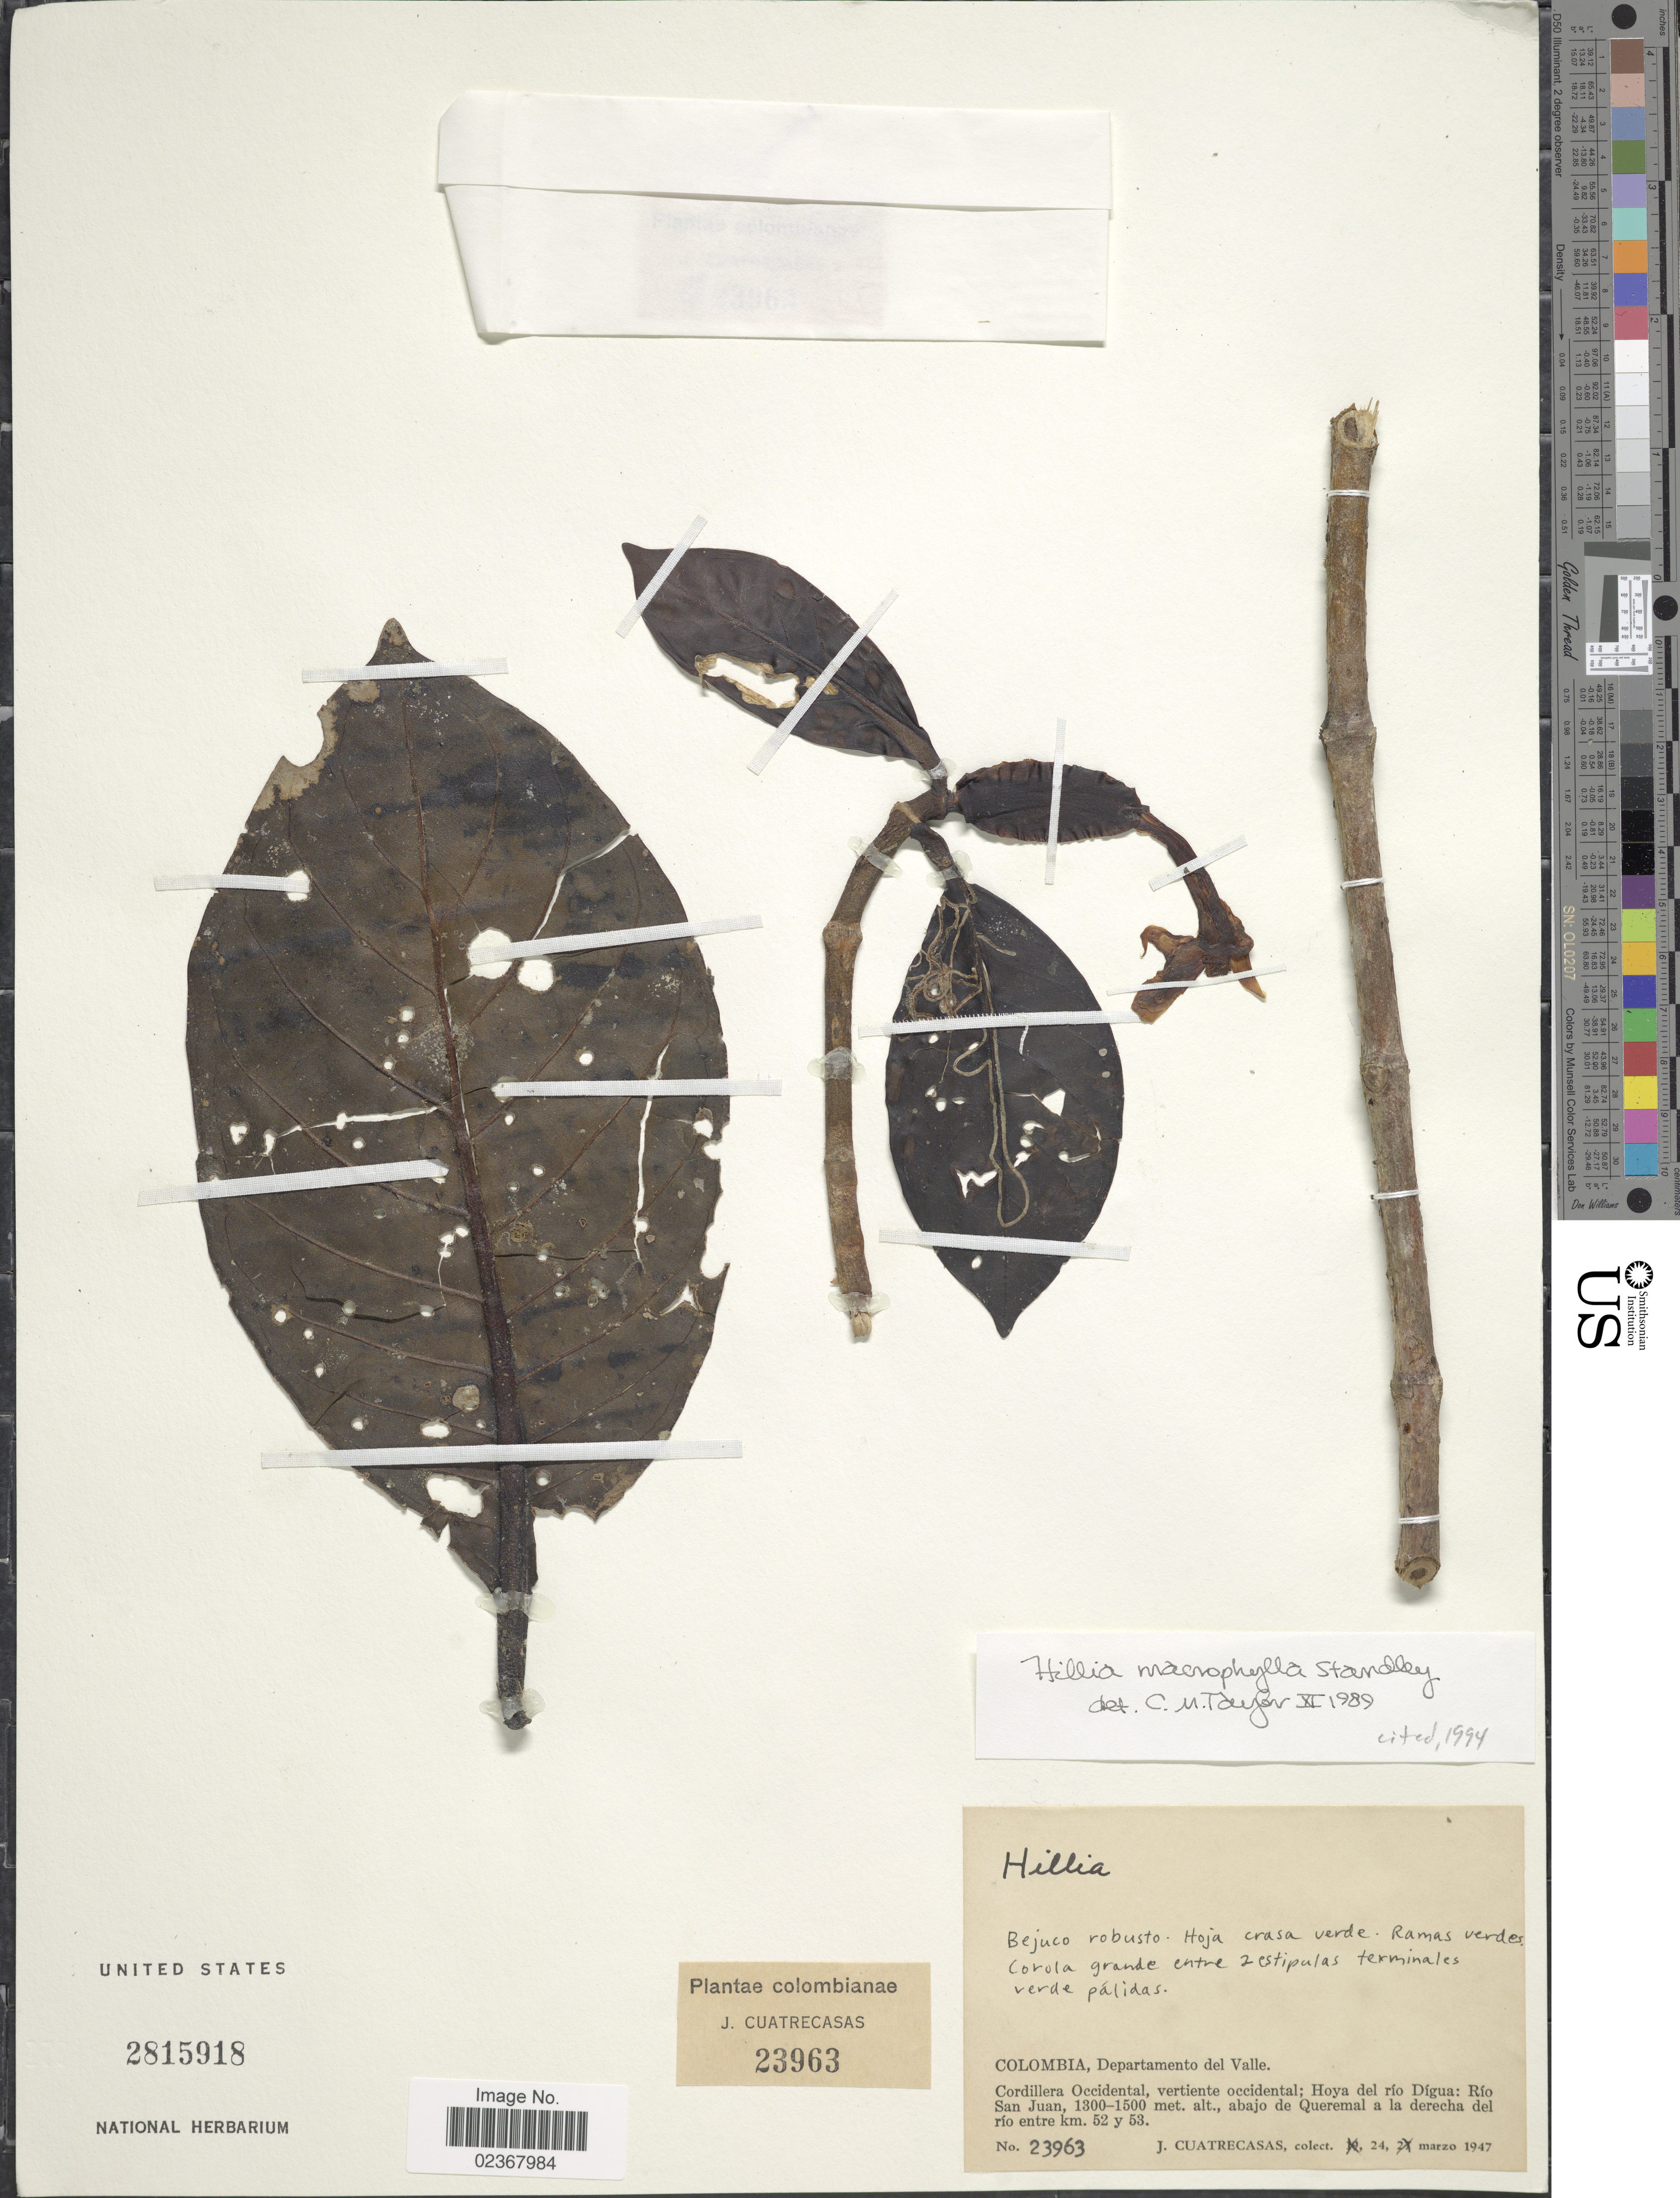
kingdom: Plantae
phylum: Tracheophyta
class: Magnoliopsida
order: Gentianales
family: Rubiaceae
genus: Hillia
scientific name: Hillia macrophylla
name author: Standl.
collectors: J. Cuatrecasas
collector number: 23963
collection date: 1947-03-24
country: Colombia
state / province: Valle del Cauca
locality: Departamento del Valle, Cordillera Occidental, vertiente occidental: Hoya del rio Digua: Rio San Juan, abajo a la derecha del rio entre km 52 y 53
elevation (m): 1300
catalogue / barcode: US 2815918